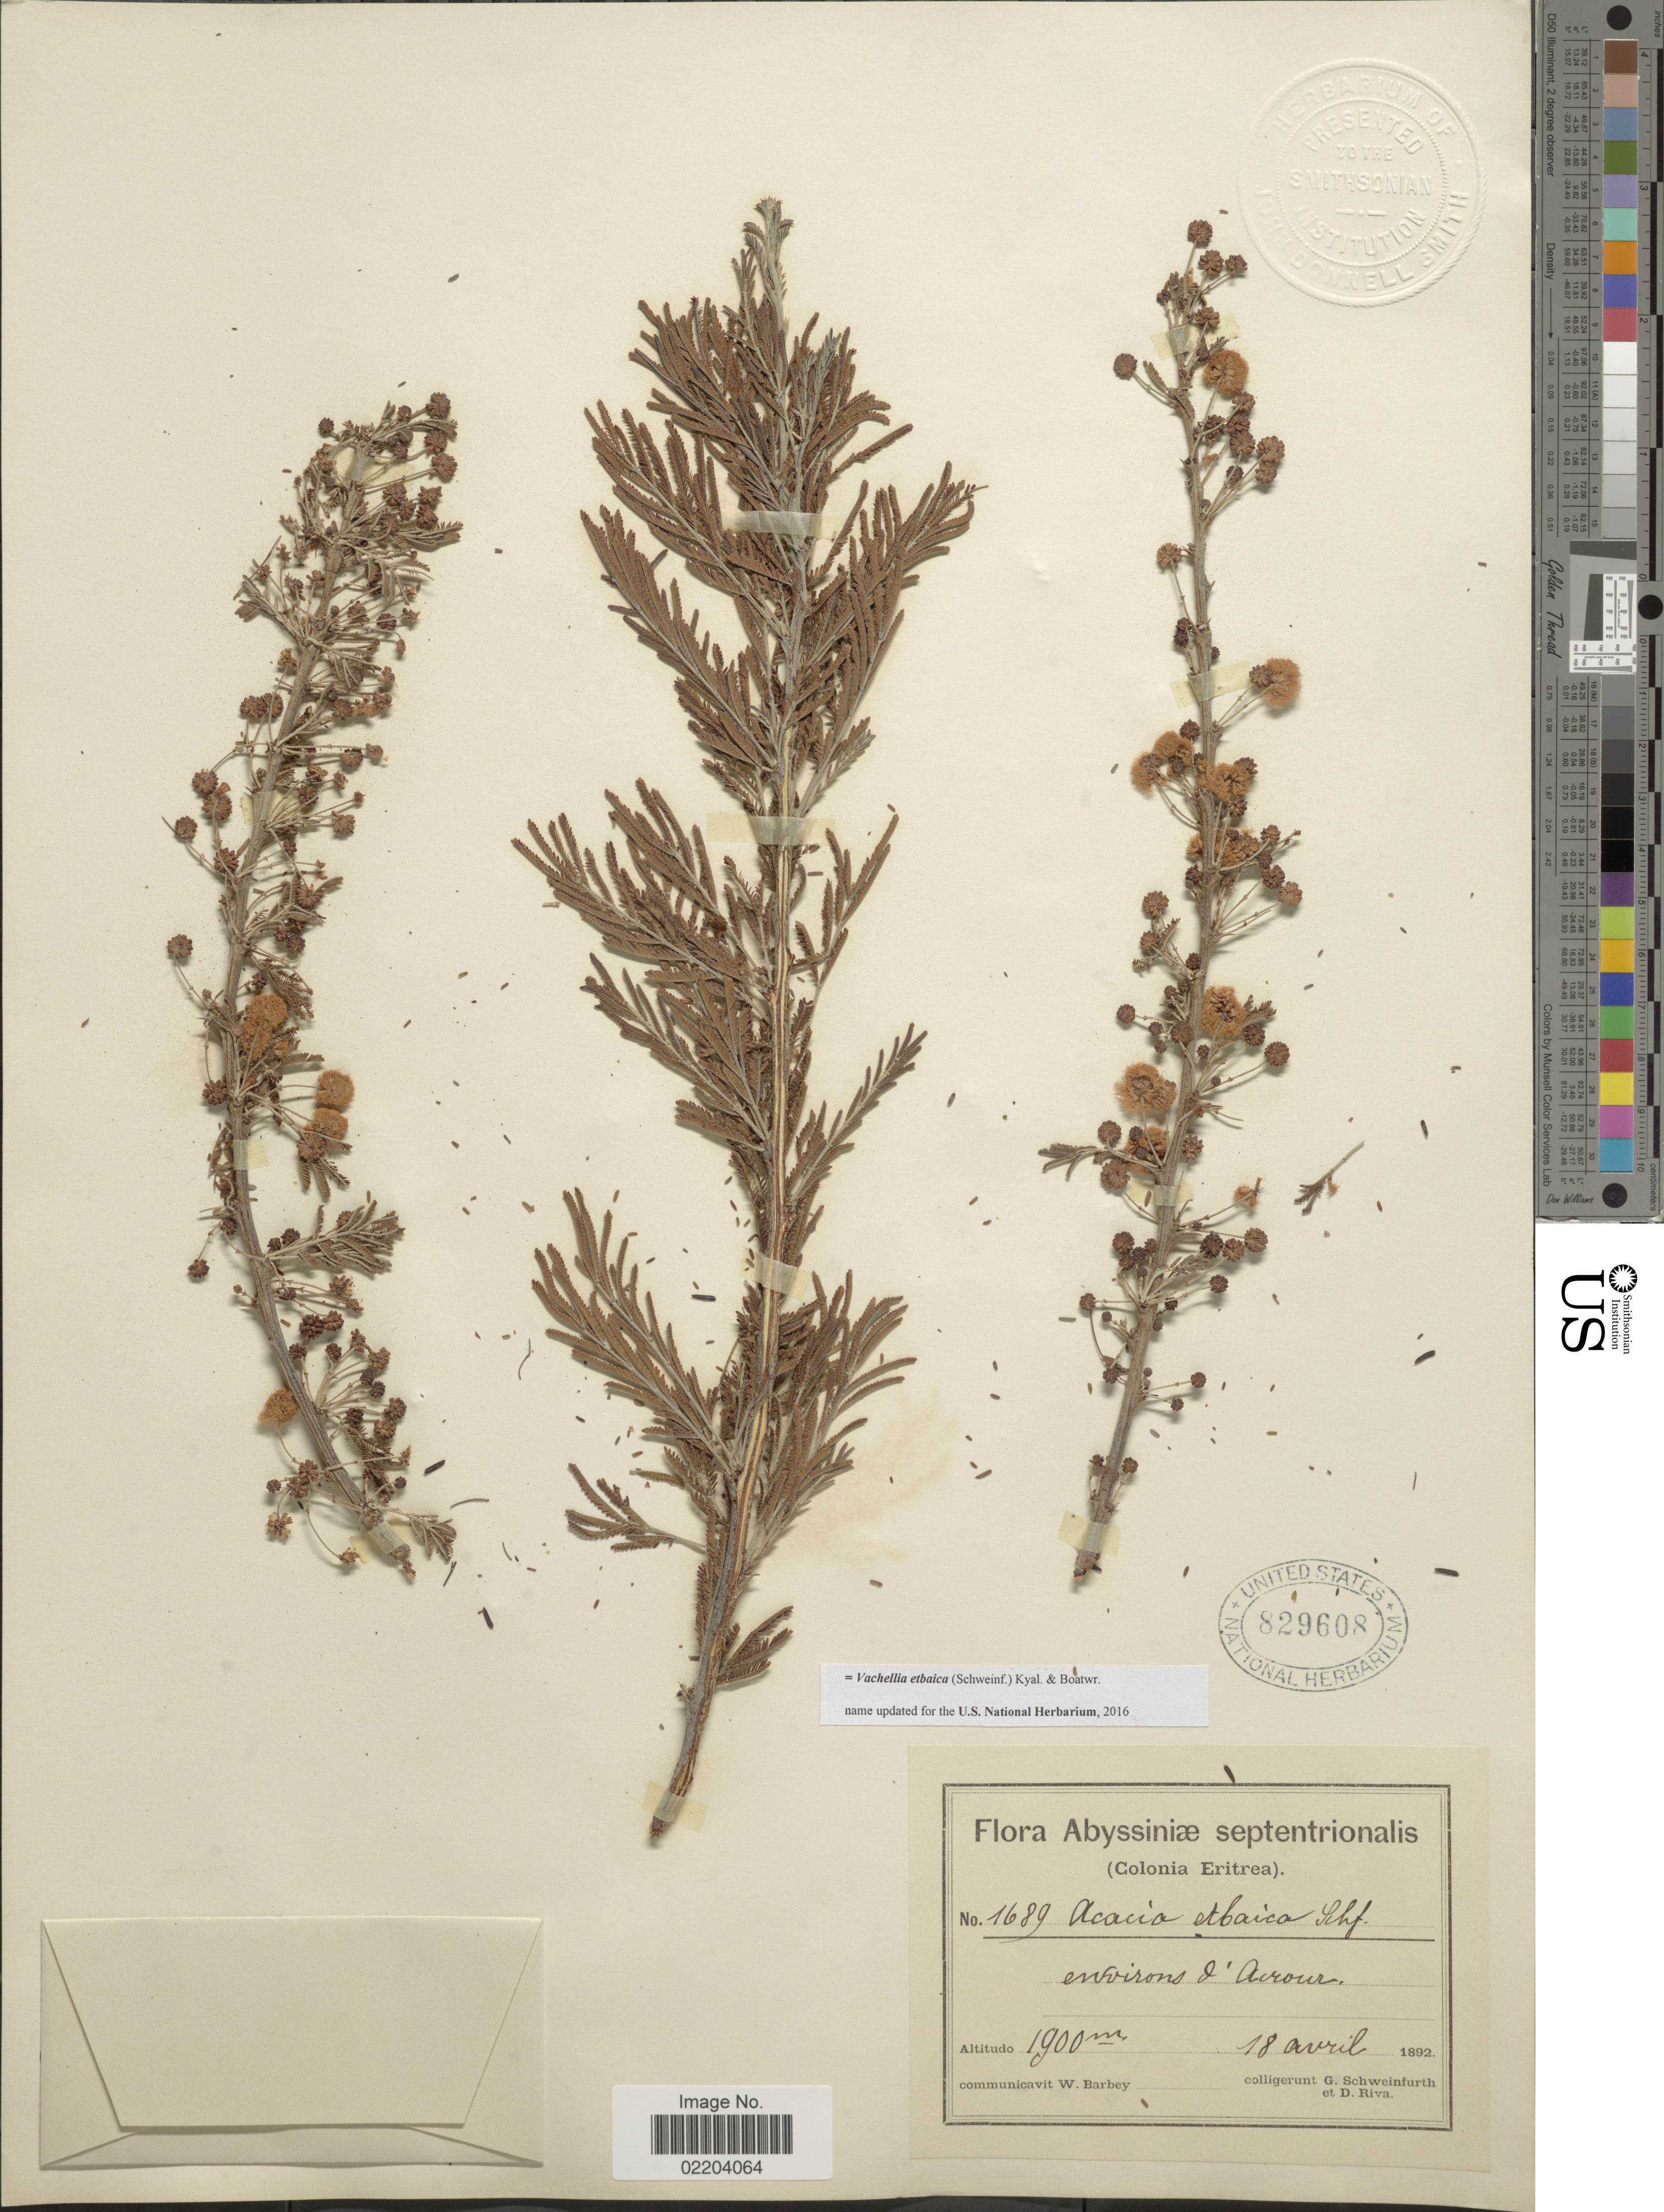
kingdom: Plantae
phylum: Tracheophyta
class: Magnoliopsida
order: Fabales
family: Fabaceae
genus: Vachellia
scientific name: Vachellia etbaica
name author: (Schweinf.) Kyal. & Boatwr.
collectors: G. A. Schweinfurth (herbarium) & D. Riva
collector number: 1689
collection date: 1892-04-18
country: Eritrea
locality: Abyssiniæ septentrionalis. (Colonia Eritrea), Environs d'Acrour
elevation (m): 1900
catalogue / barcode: US 829608